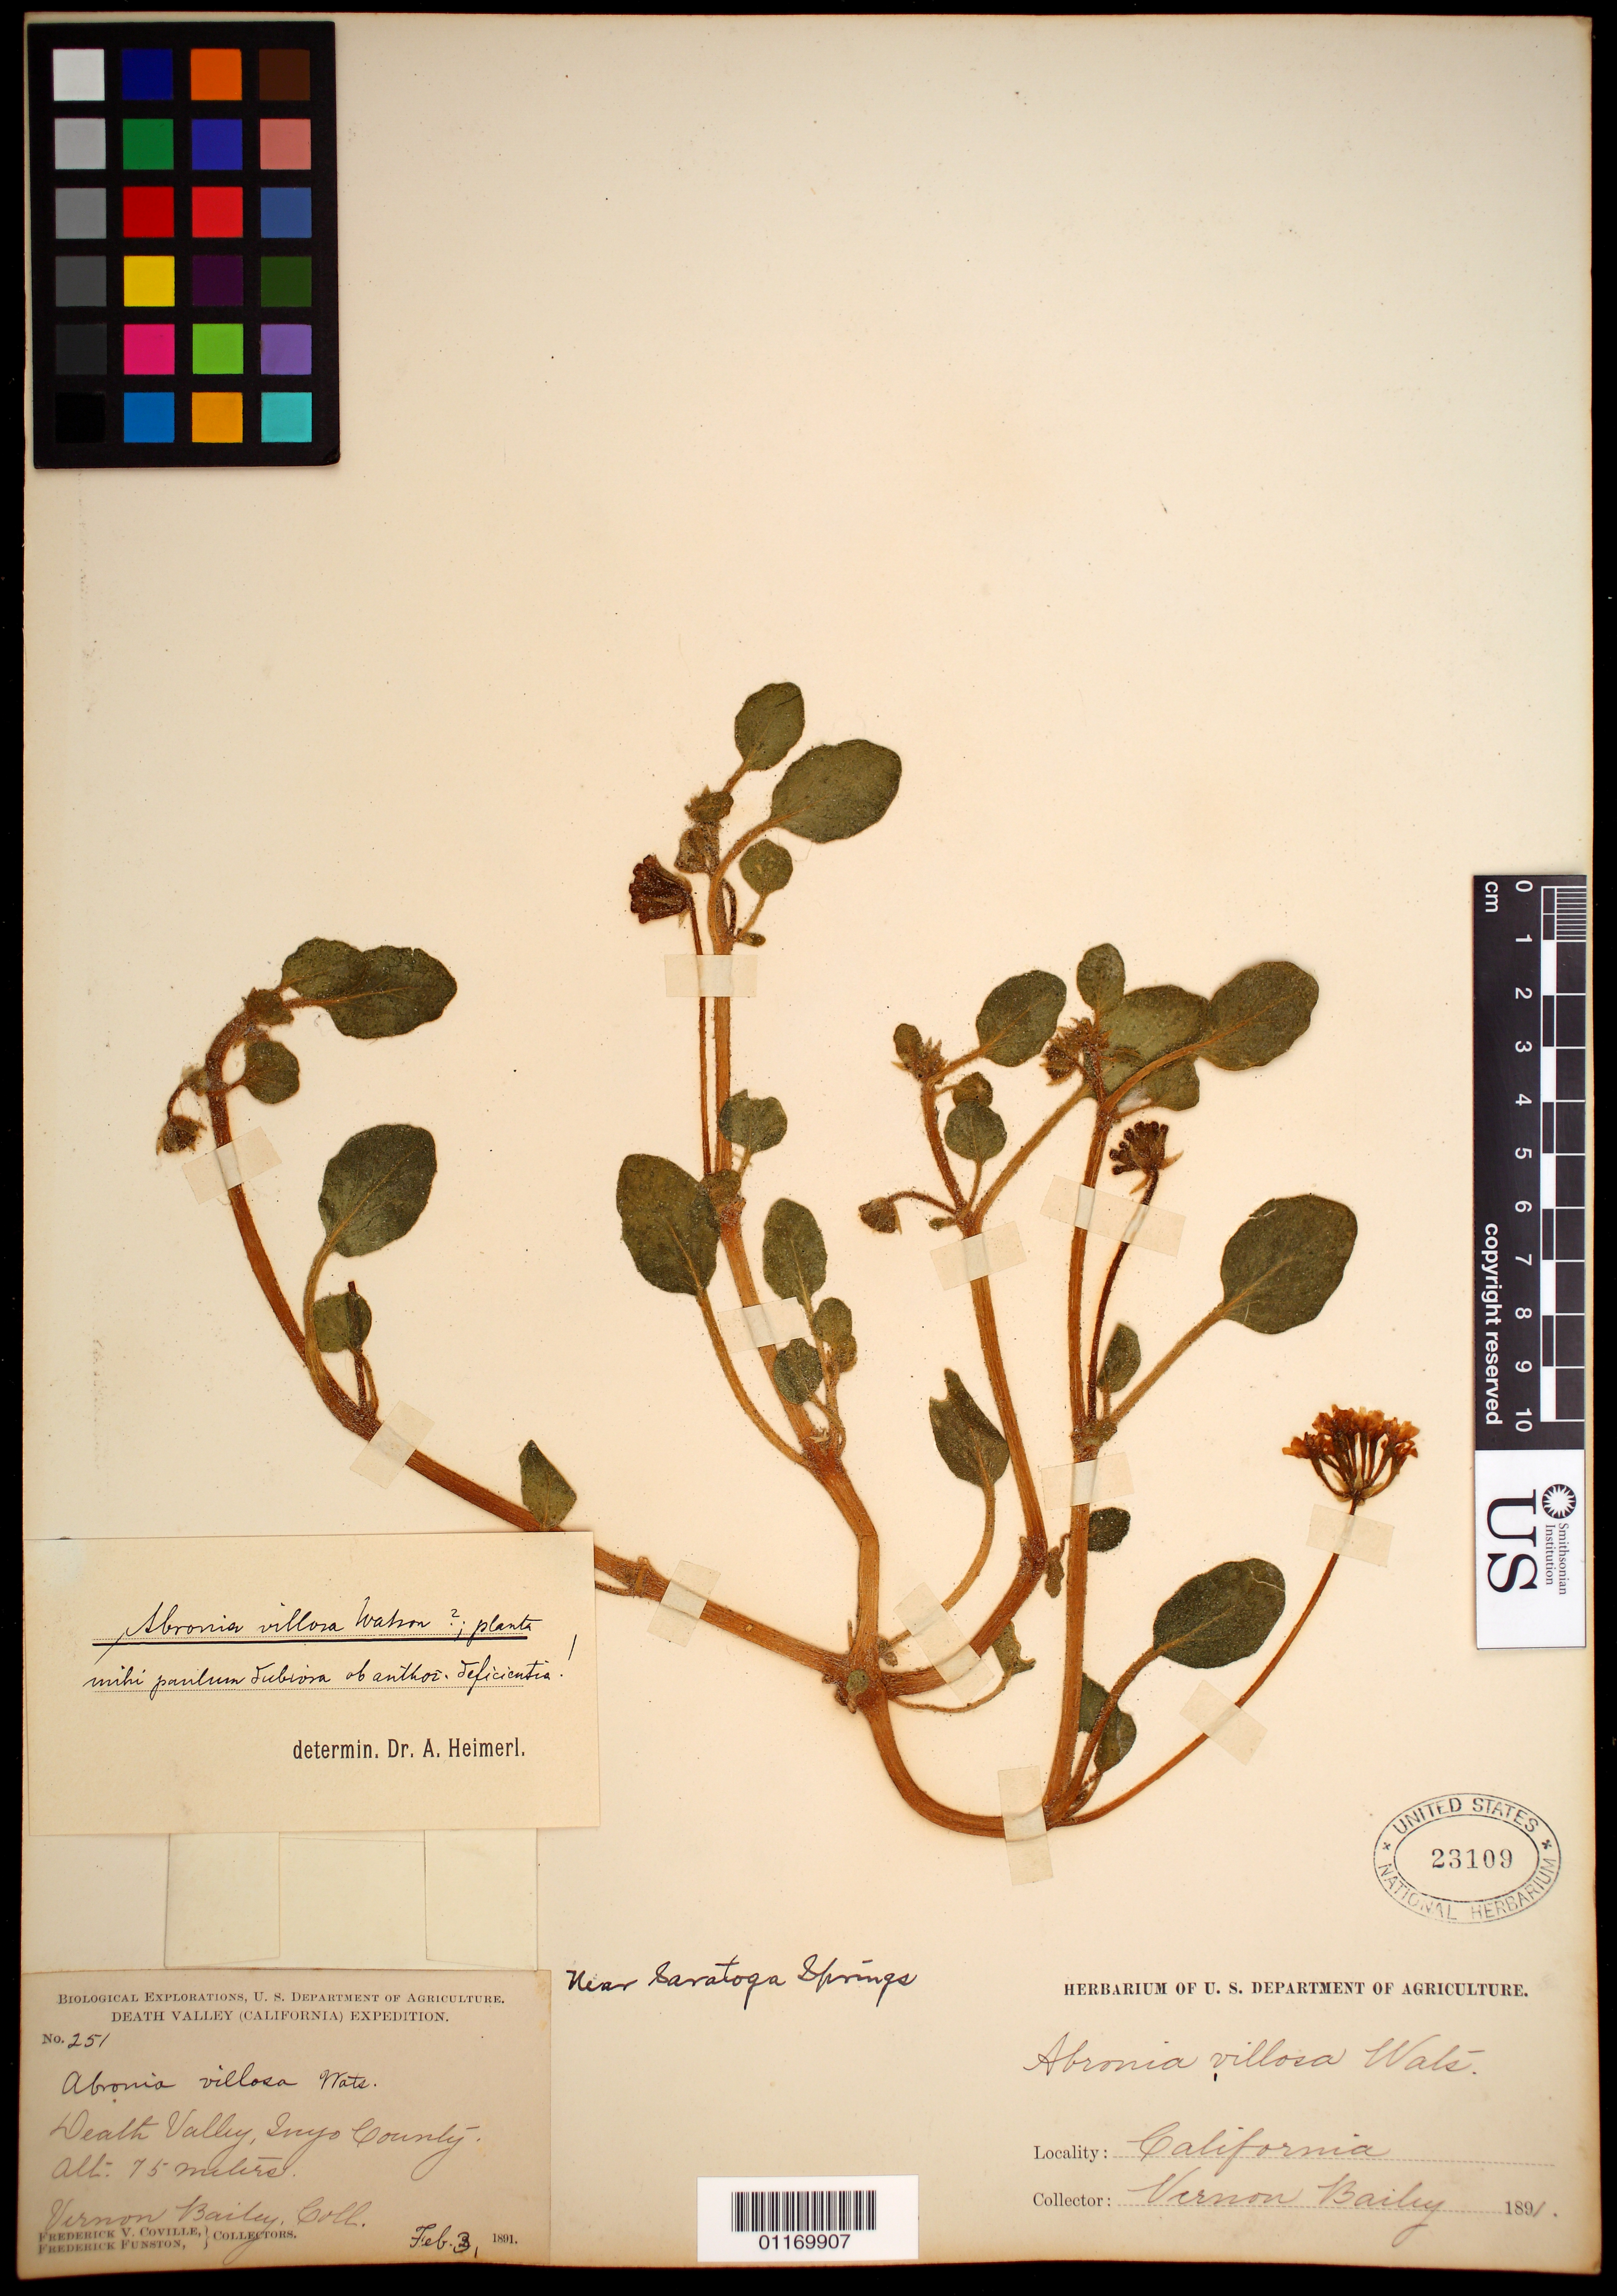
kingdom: Plantae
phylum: Tracheophyta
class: Magnoliopsida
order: Caryophyllales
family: Nyctaginaceae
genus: Abronia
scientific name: Abronia villosa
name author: S. Watson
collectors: F. V. Coville & F. Funston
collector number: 251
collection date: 1891-02-03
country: United States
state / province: California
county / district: Inyo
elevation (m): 75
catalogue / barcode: US 23109